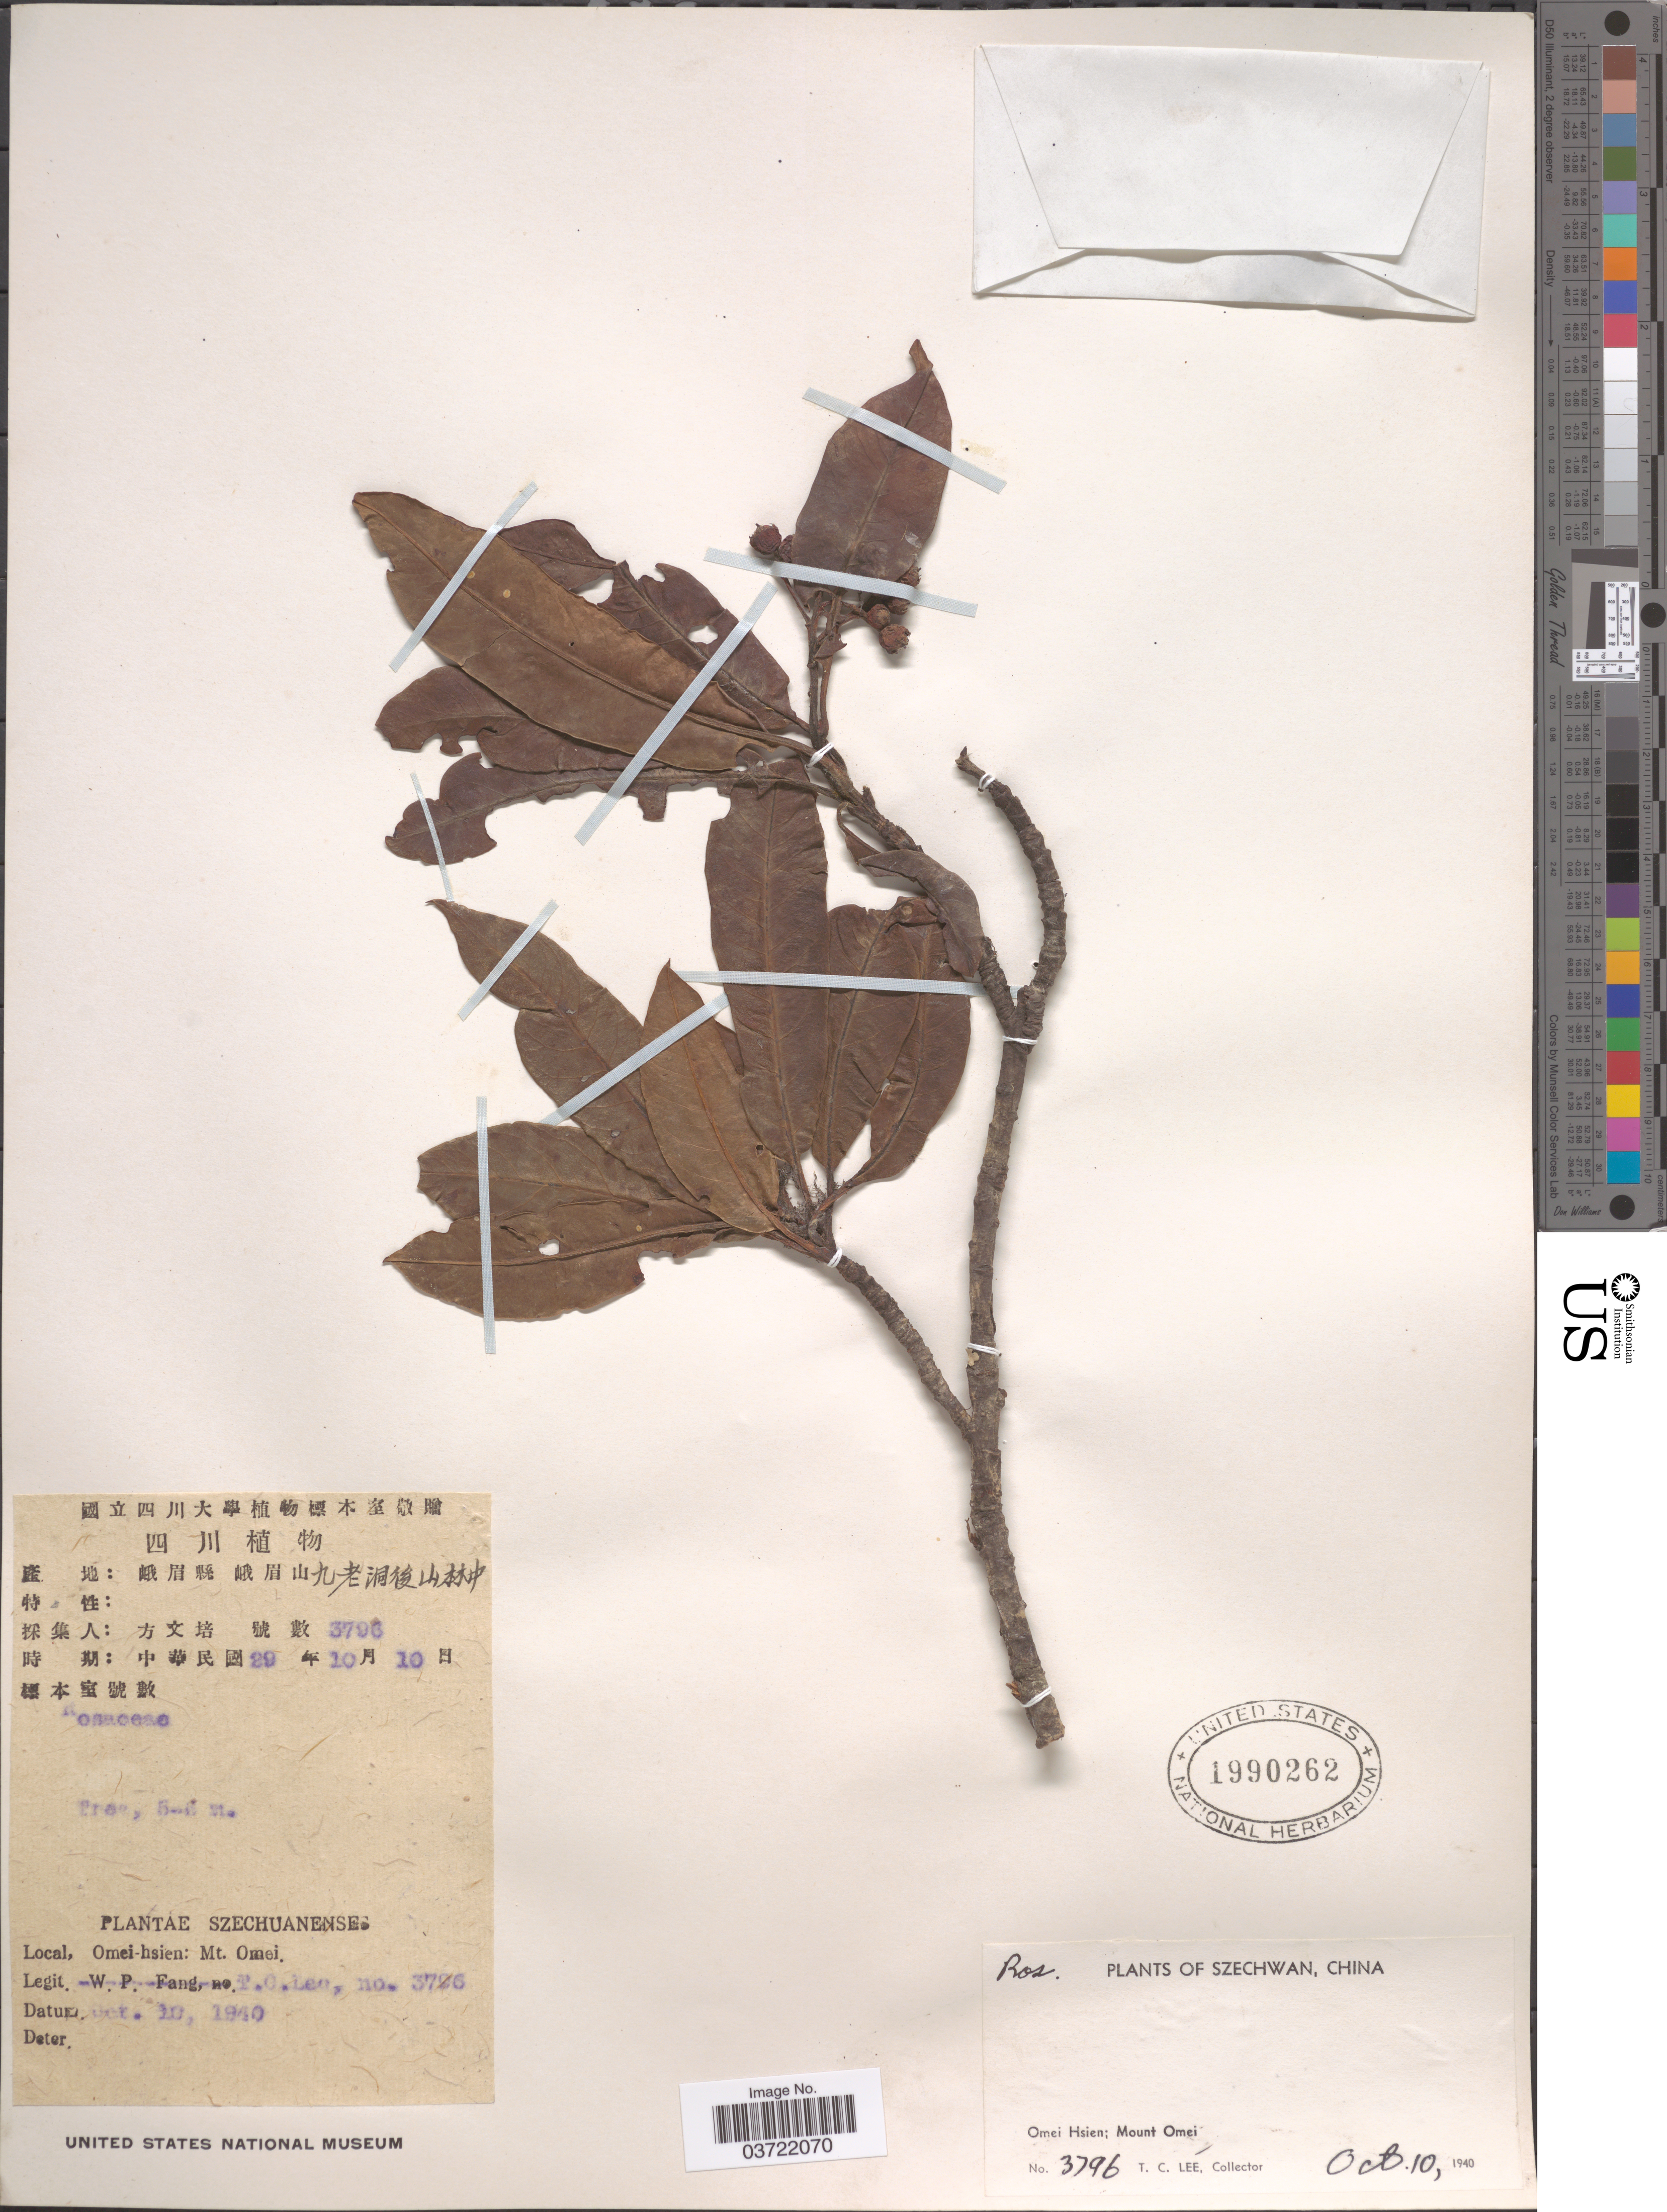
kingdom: Plantae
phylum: Tracheophyta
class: Liliopsida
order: Poales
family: Juncaceae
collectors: T. Lee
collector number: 3796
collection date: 1940-10-10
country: China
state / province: Sichuan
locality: Szechwan. Omei Hsien; Mount Omei.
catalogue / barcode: US 1990262